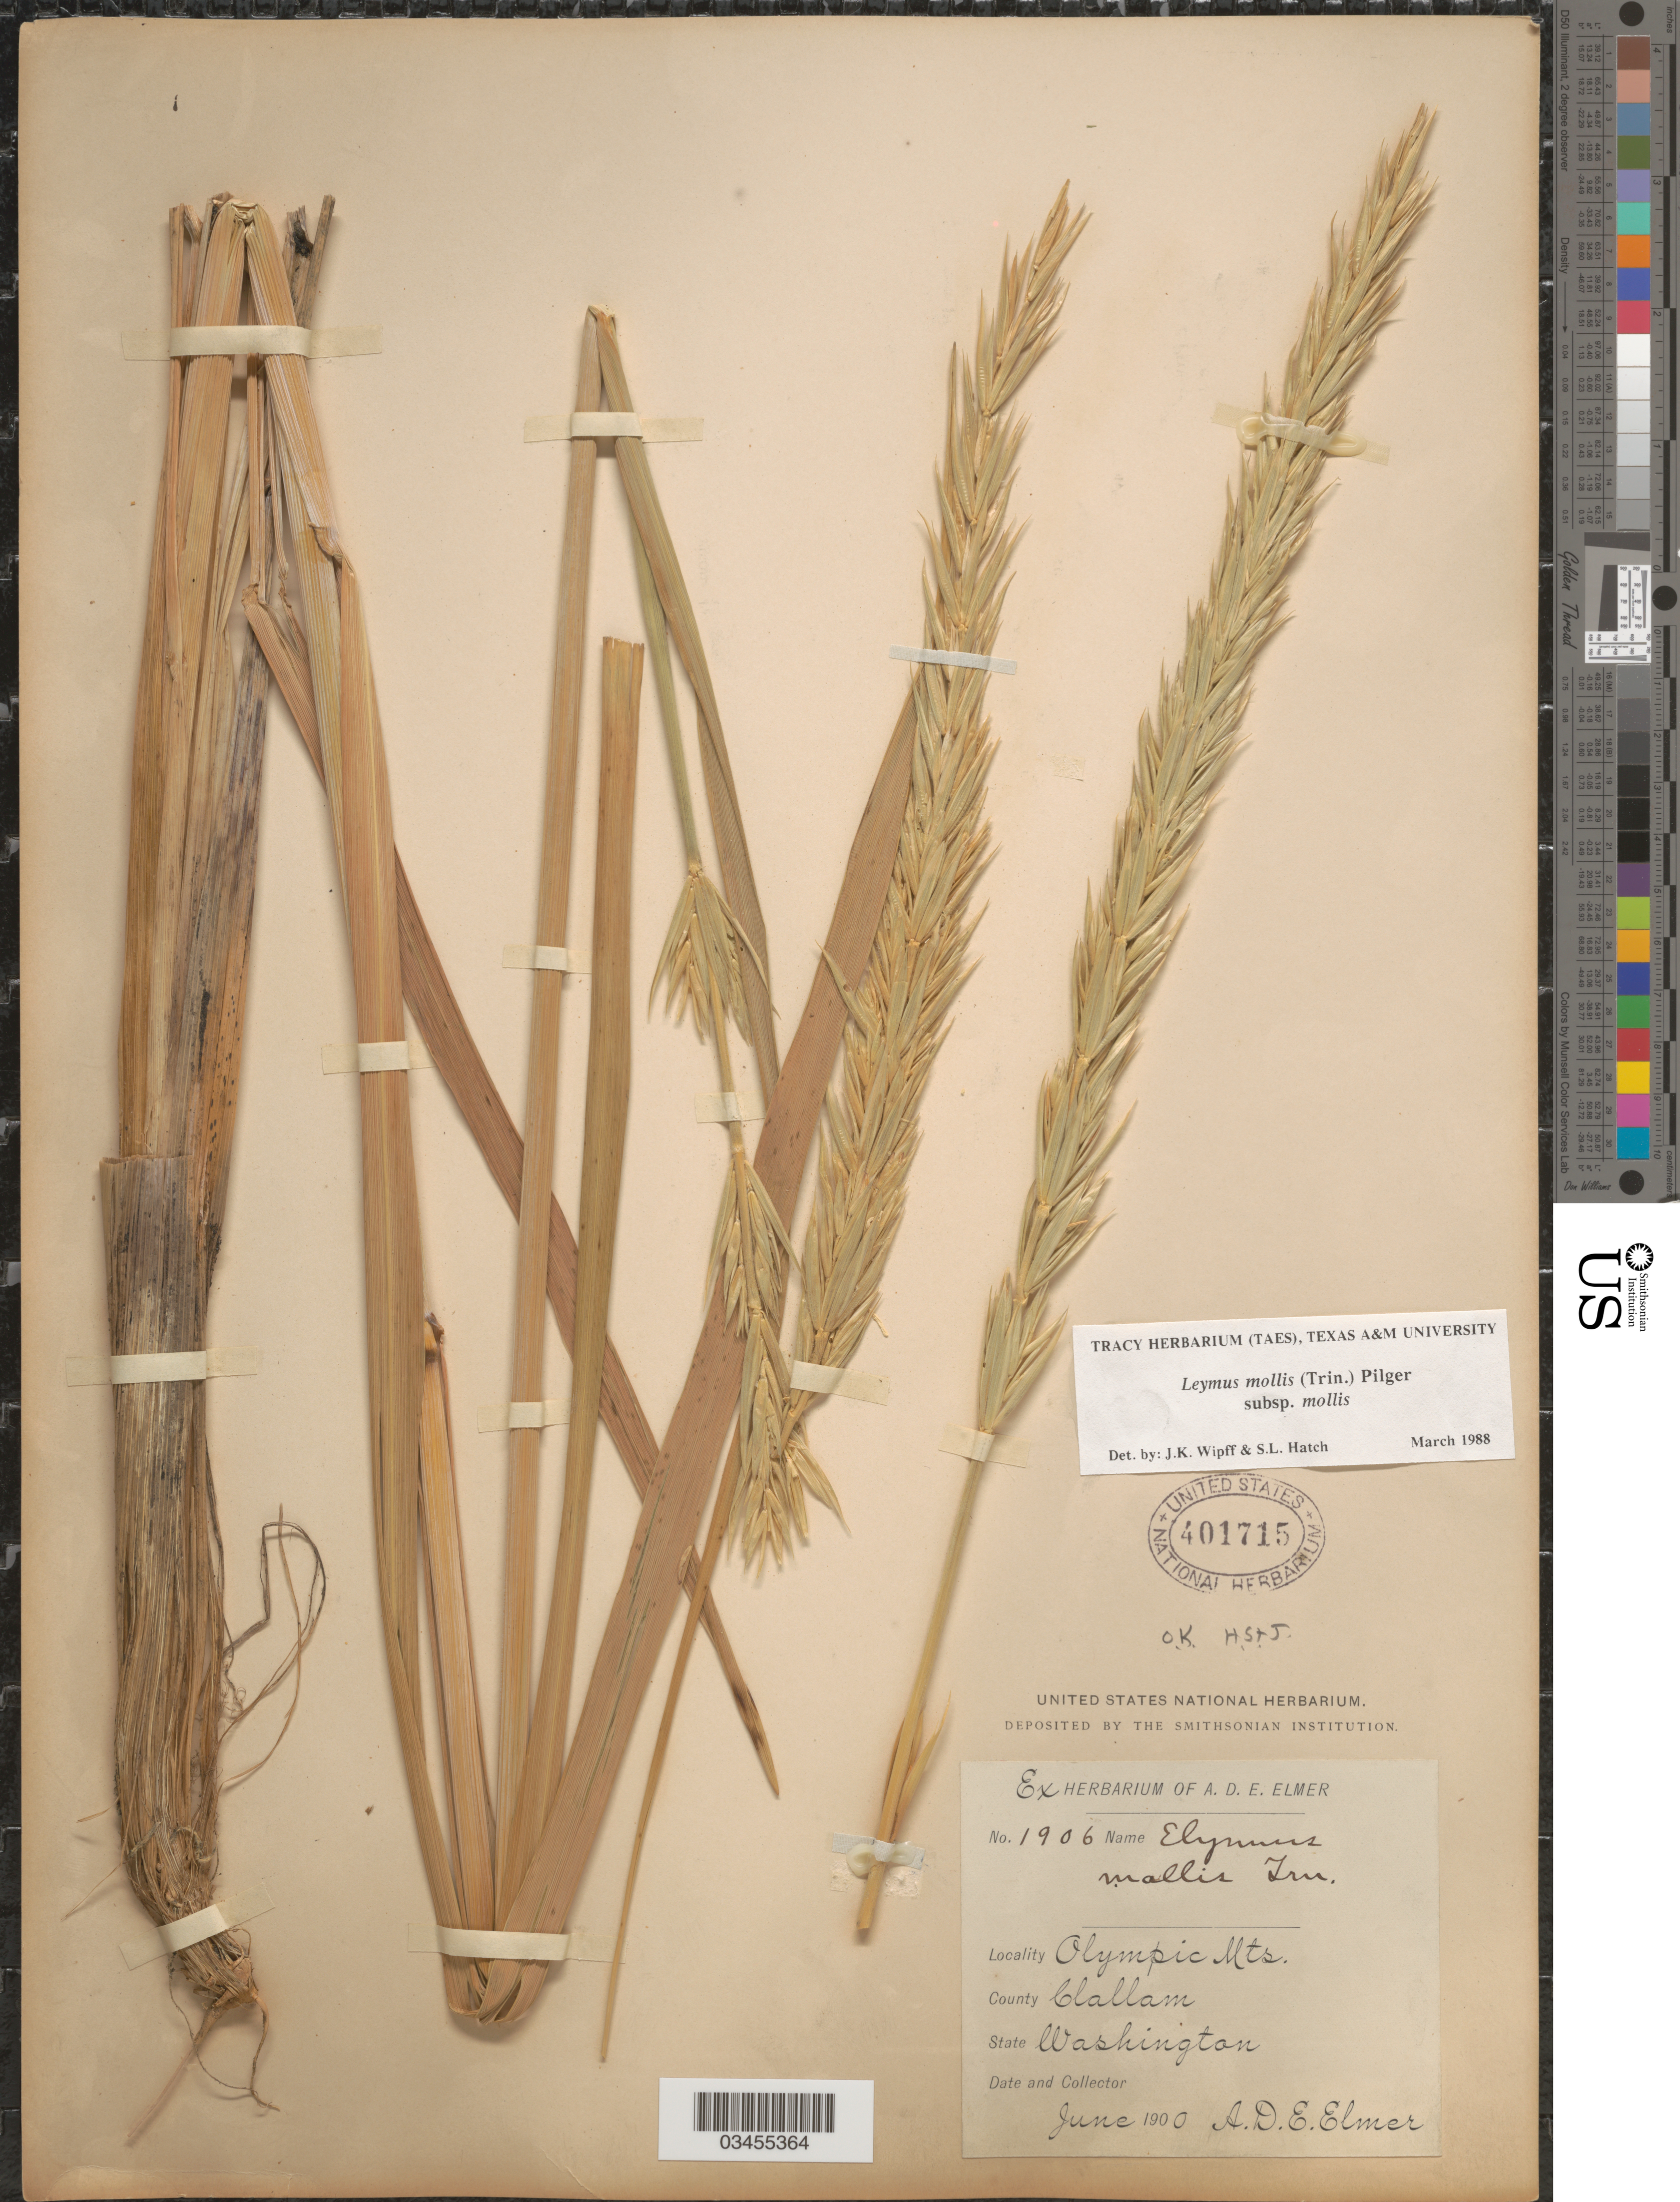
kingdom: Plantae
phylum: Tracheophyta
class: Liliopsida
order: Poales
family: Poaceae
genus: Leymus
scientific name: Leymus mollis subsp. mollis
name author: (Trin.) Pilg.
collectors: A. D. E. Elmer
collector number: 1906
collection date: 1900-06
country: United States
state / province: Washington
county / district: Clallam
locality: Olympic Mts. County Clallam.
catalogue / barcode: US 401715